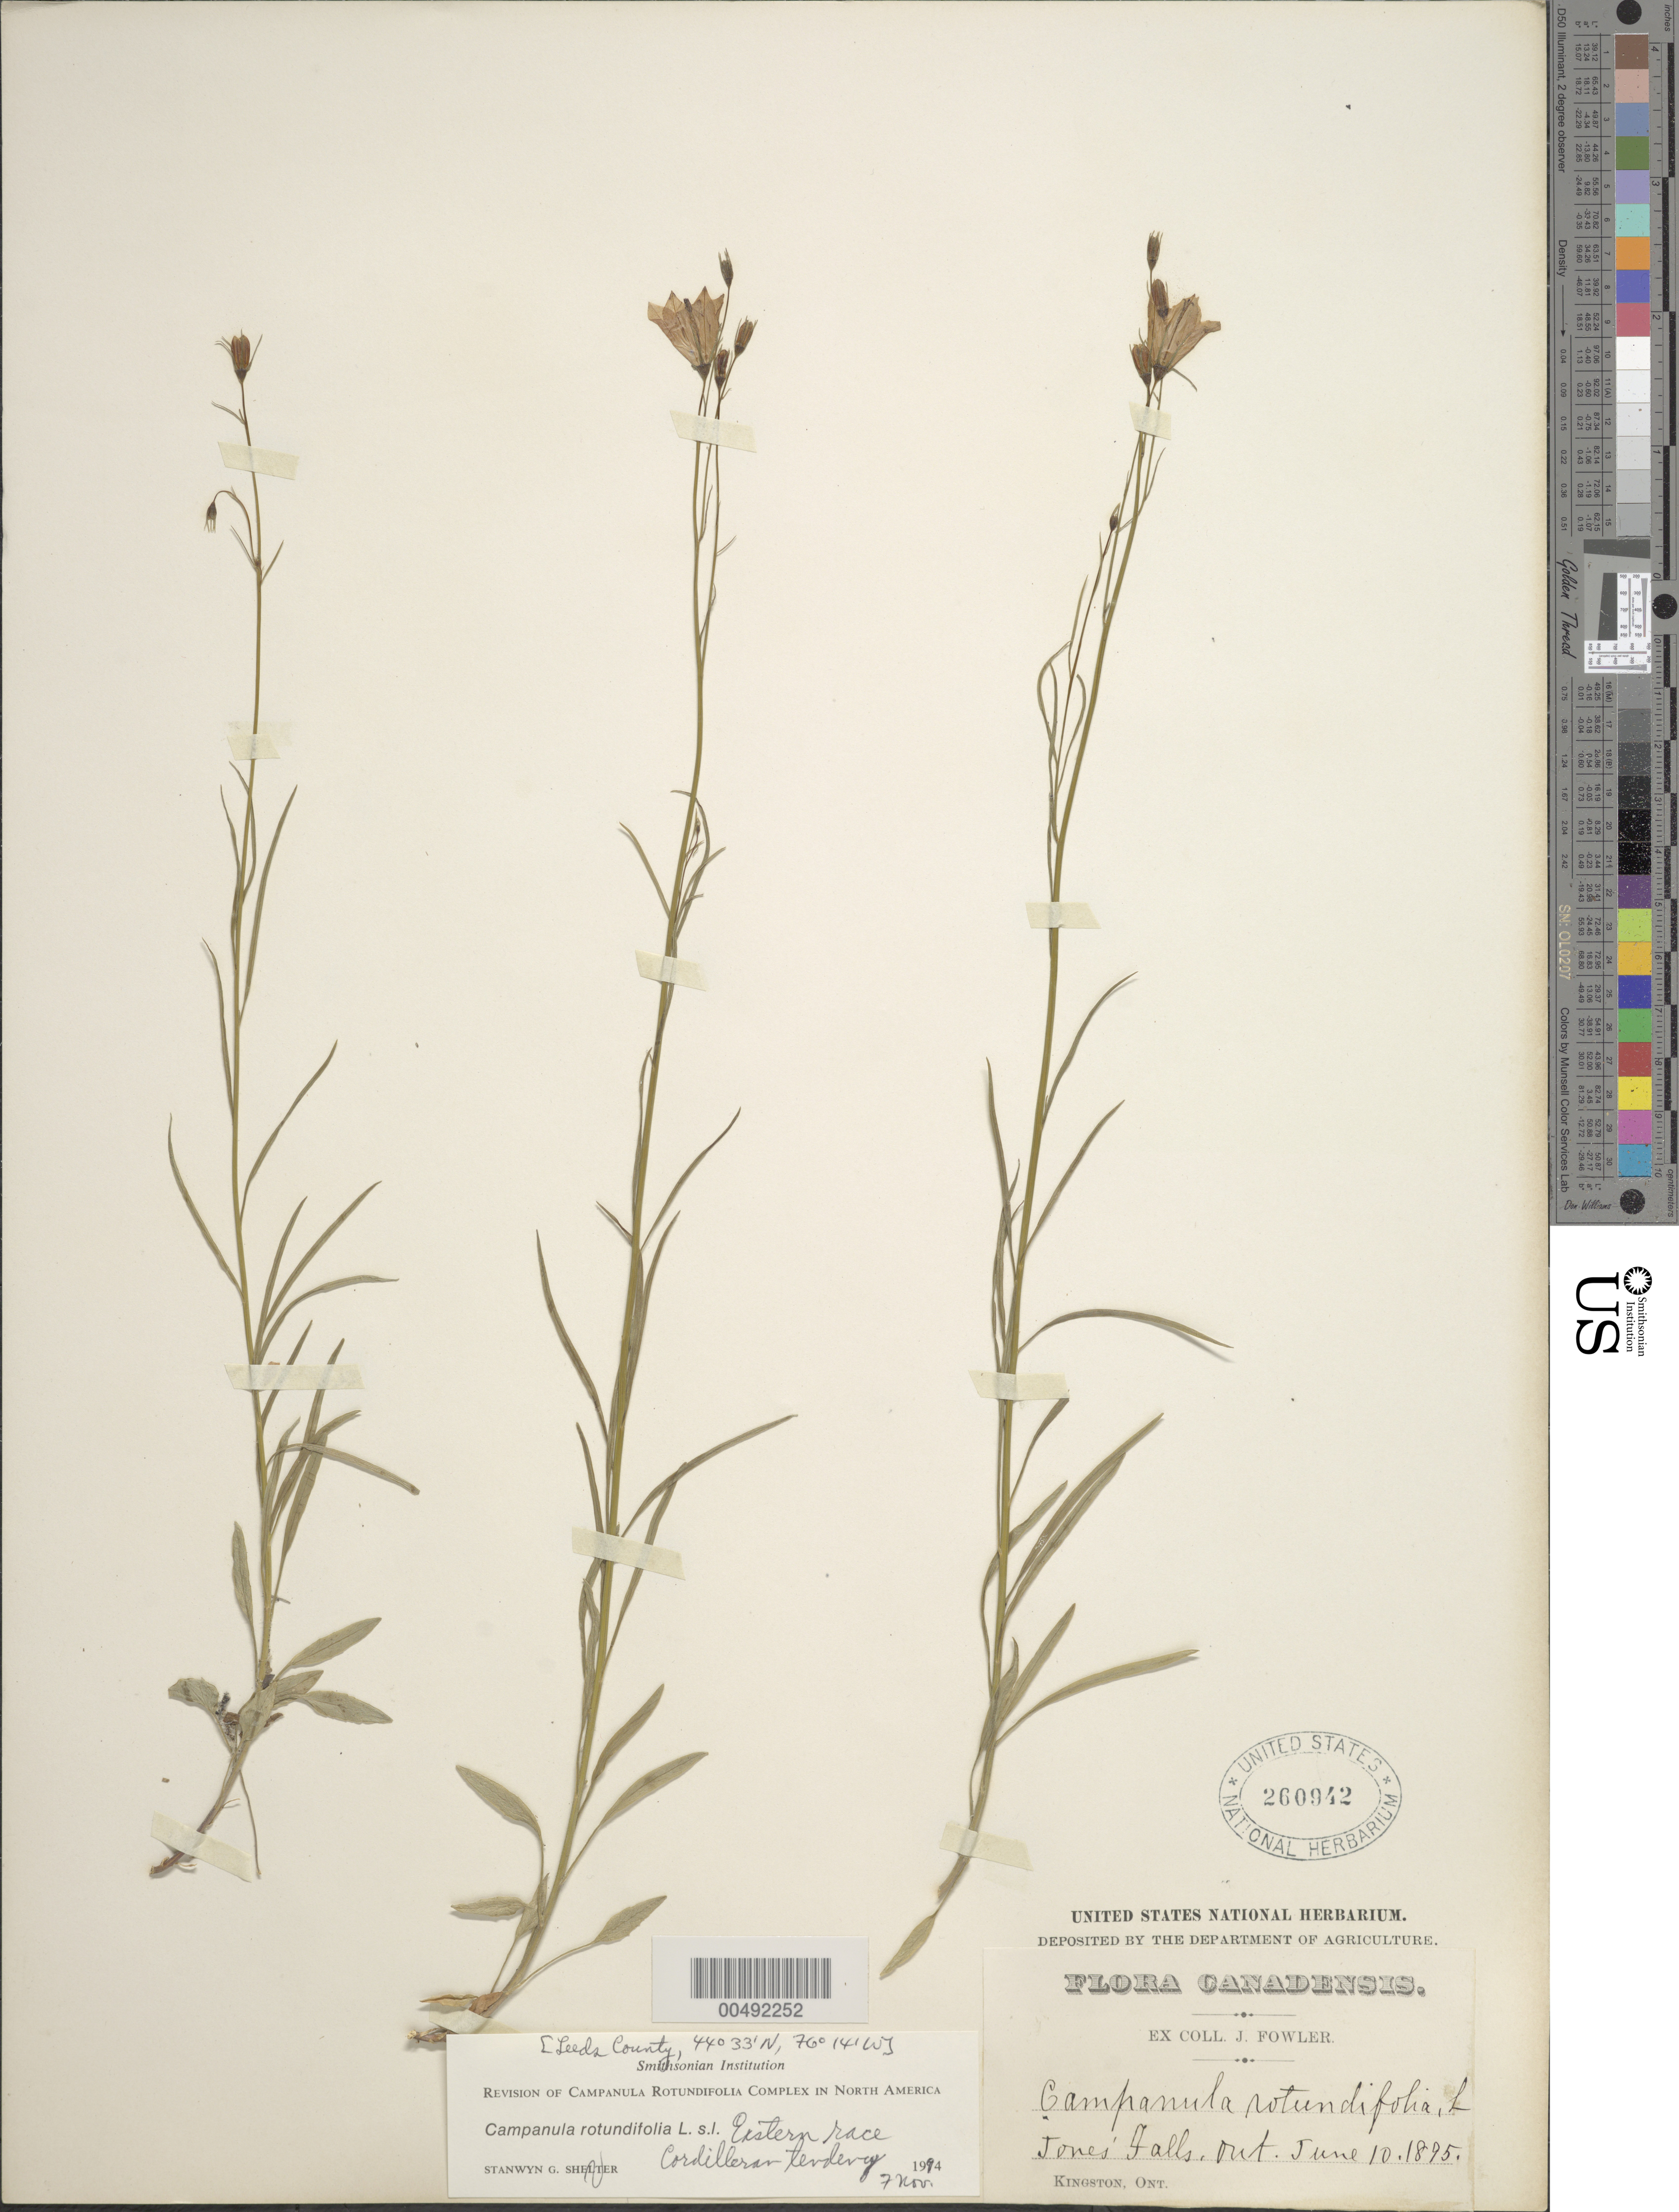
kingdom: Plantae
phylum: Tracheophyta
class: Magnoliopsida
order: Asterales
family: Campanulaceae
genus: Campanula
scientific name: Campanula rotundifolia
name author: L.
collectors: J. P. Fowler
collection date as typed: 10 Jun 1895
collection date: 1895-06-10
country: Canada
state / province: Ontario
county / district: Leeds and Grenville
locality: Jones' Falls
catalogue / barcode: US 260942